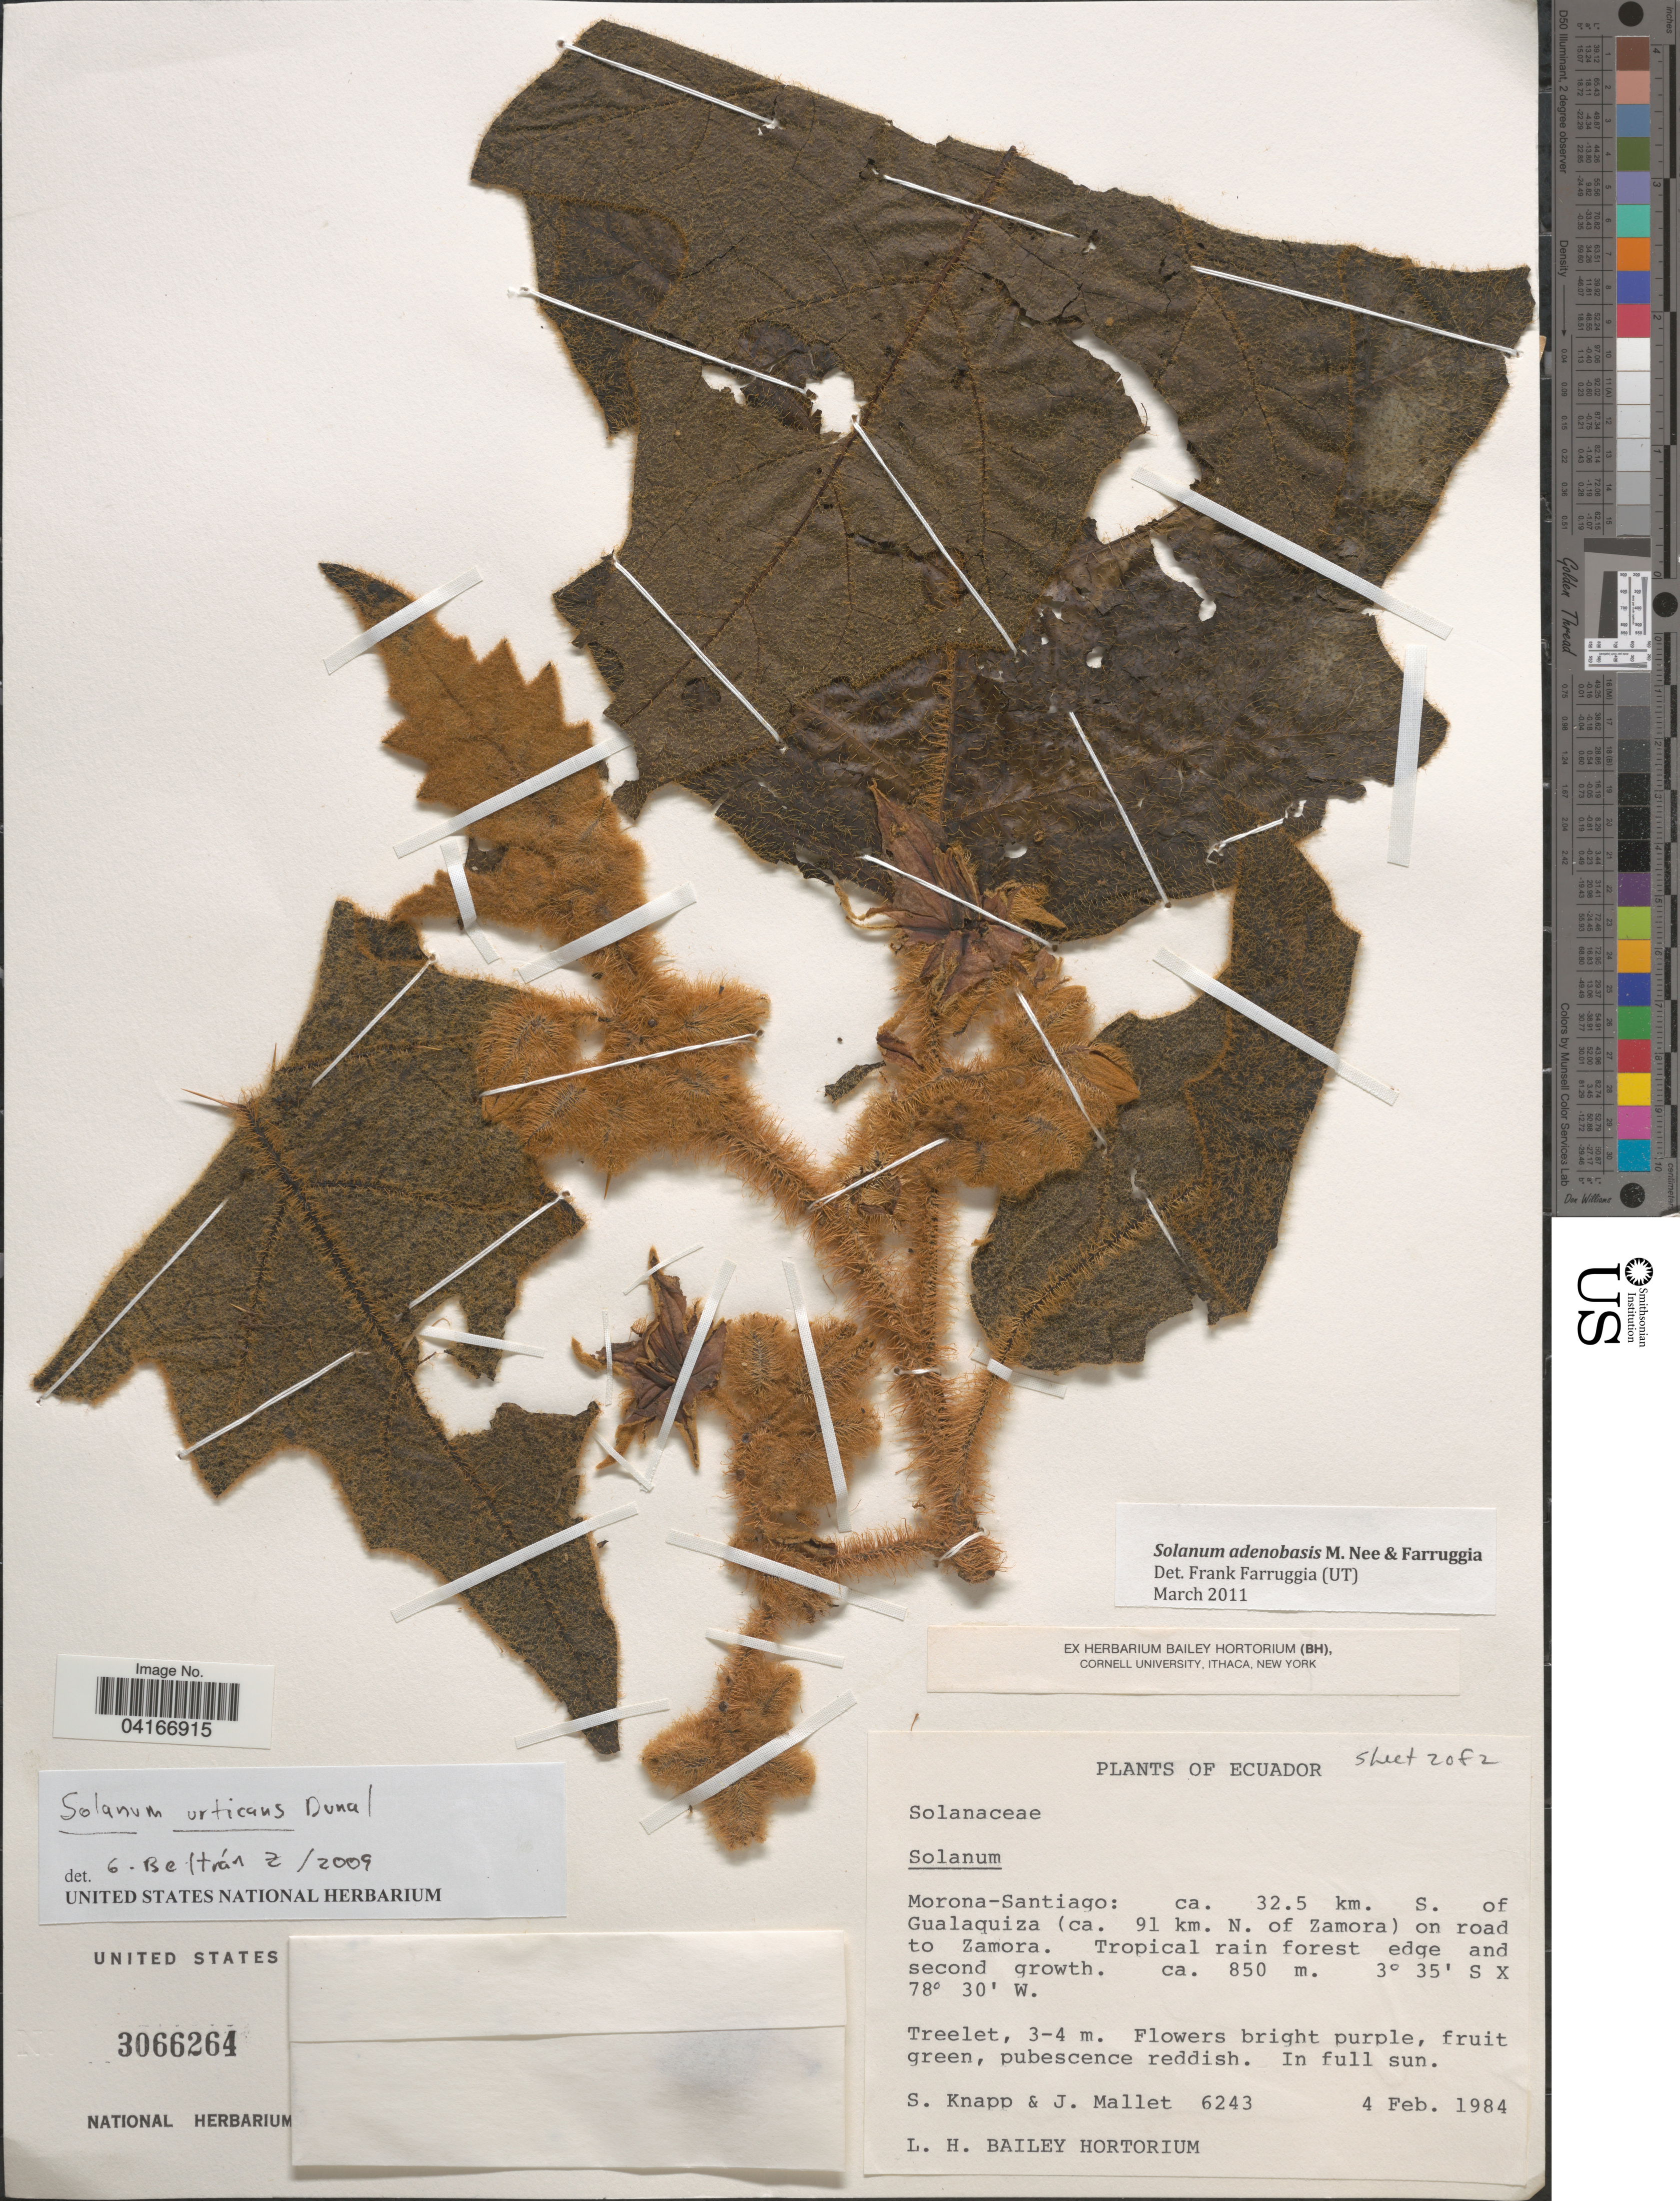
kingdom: Plantae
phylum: Tracheophyta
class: Magnoliopsida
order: Solanales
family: Solanaceae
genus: Solanum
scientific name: Solanum adenobasis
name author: M. Nee & Farruggia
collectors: S. Knapp & J. Mallet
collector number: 6243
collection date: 1984-02-04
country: Ecuador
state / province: Morona-Santiago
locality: Ca. 32.5 km. S. of Gualaquiza (ca. 91 km. N. of Zamora) on road to Zamora.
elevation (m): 850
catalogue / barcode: US 3066264